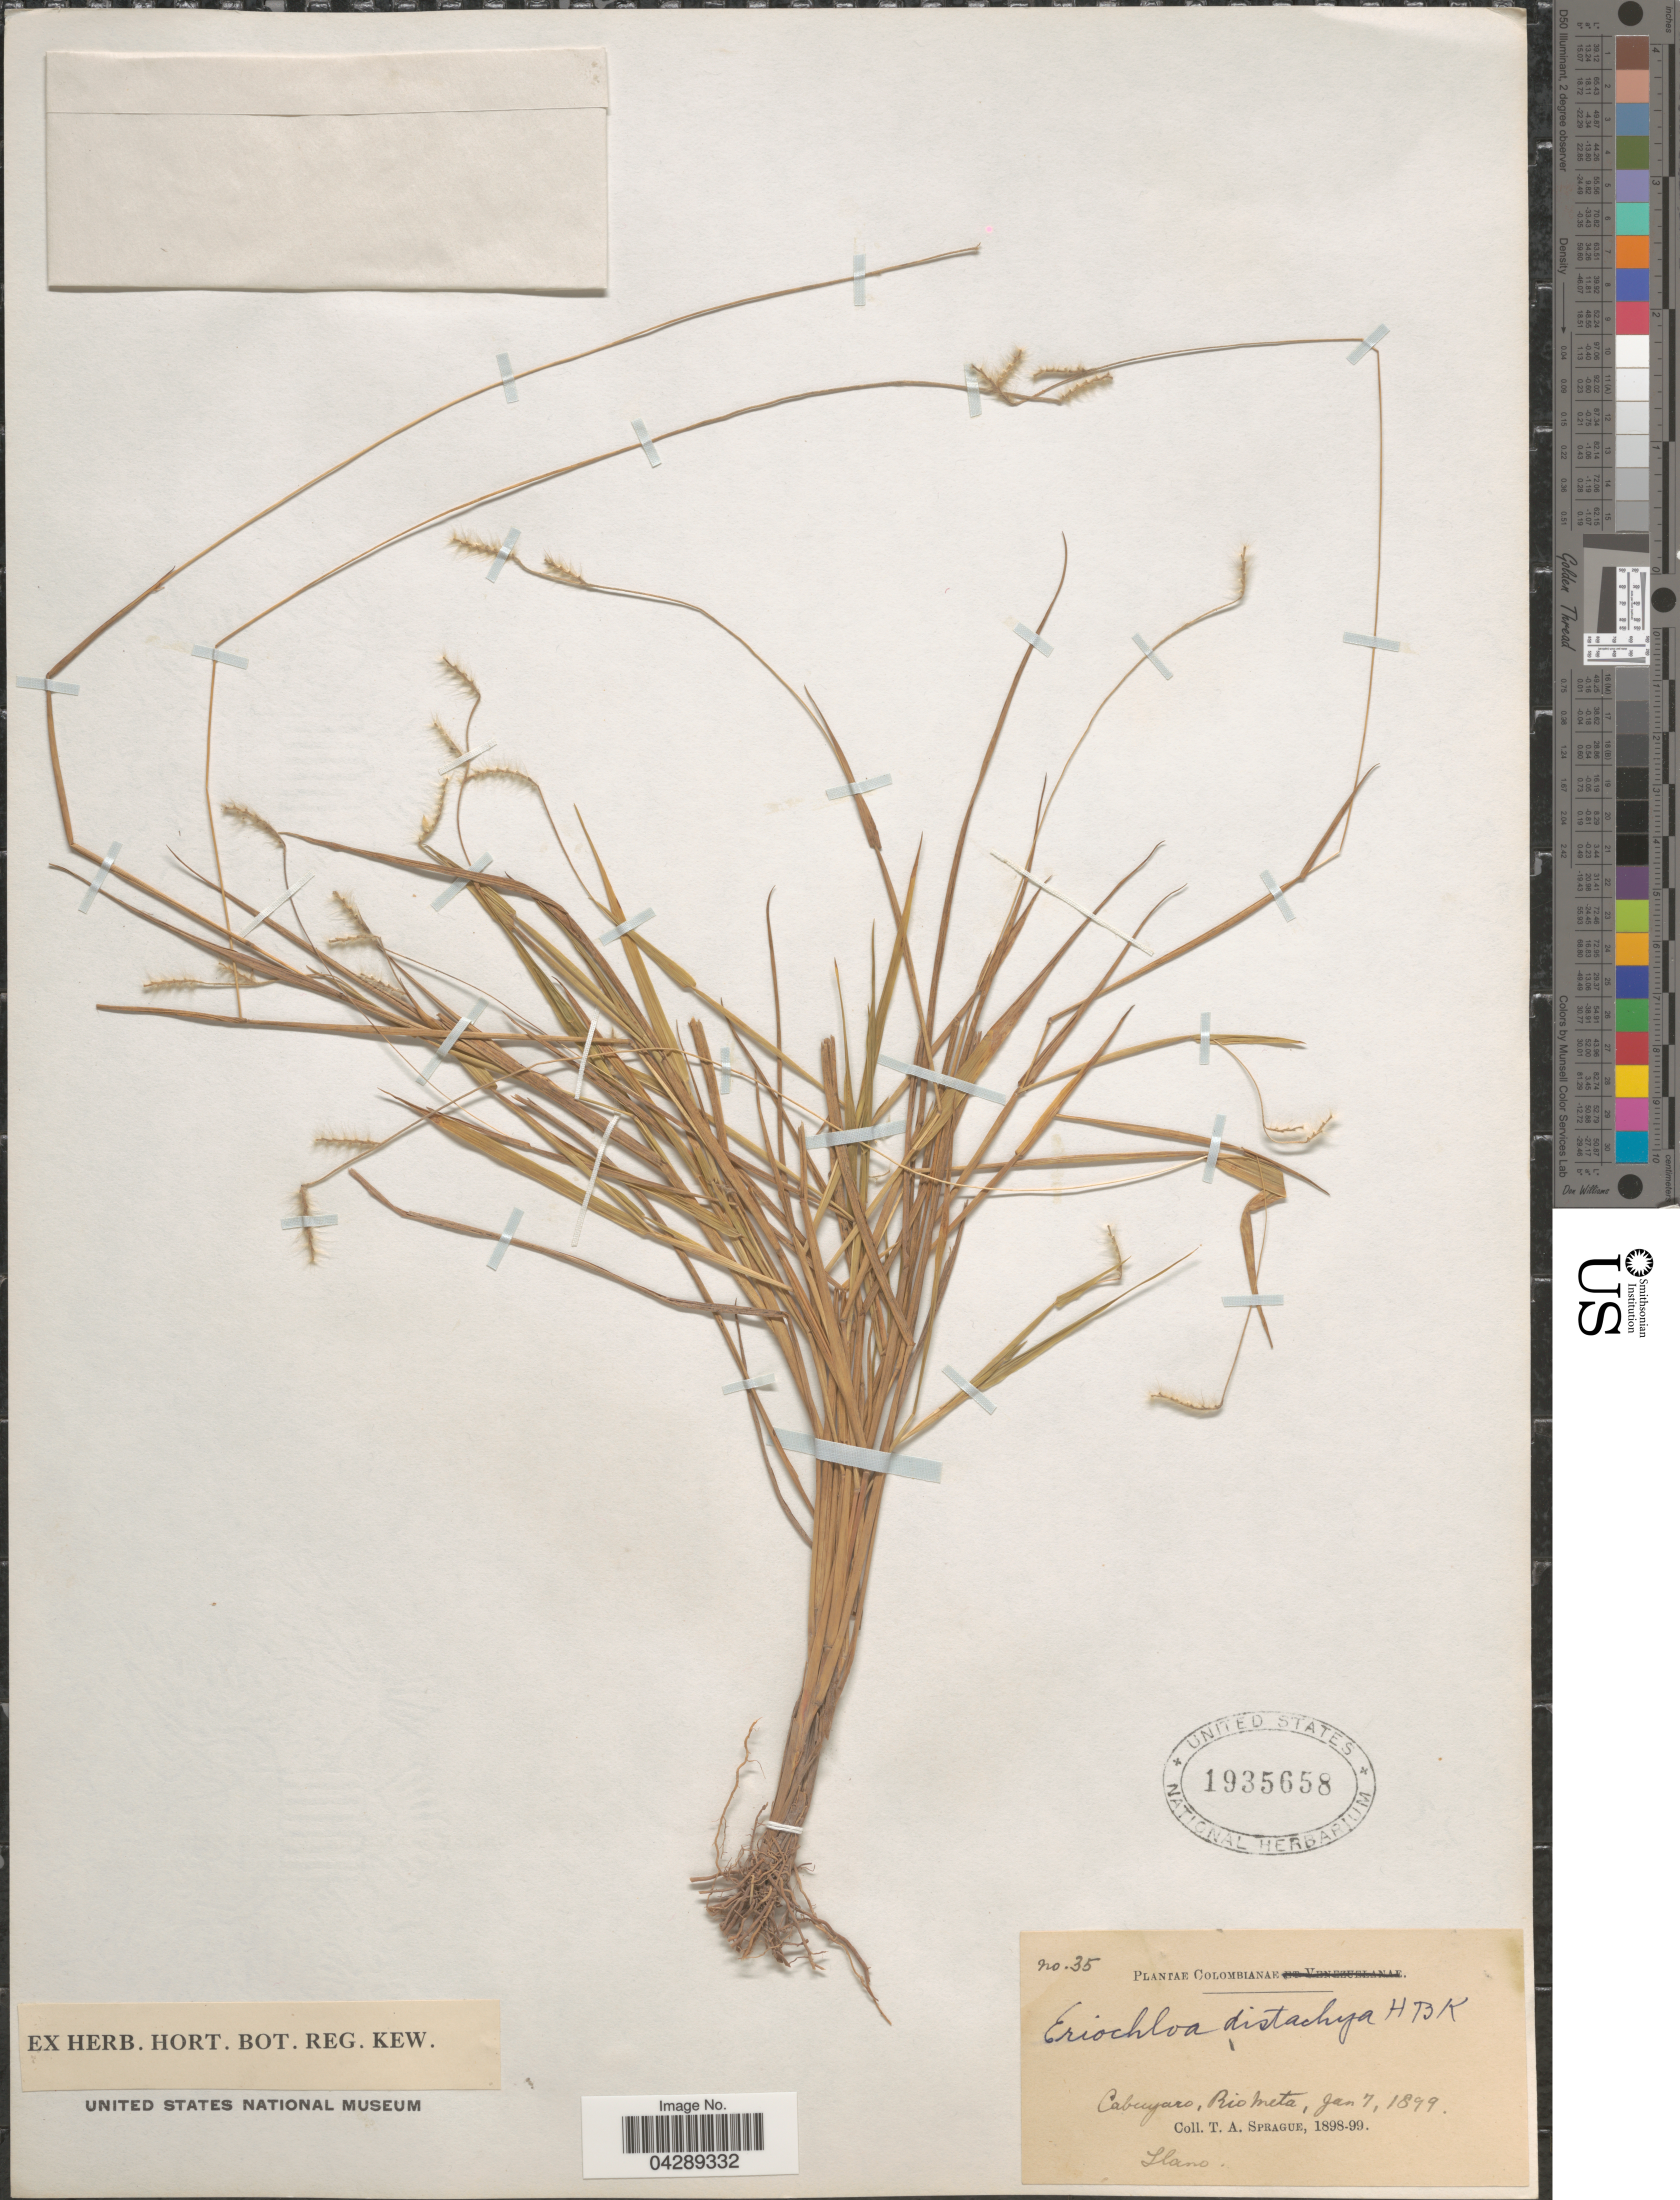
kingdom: Plantae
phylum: Tracheophyta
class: Liliopsida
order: Poales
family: Poaceae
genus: Eriochloa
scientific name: Eriochloa distachya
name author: Kunth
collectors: T. A. Sprague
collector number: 35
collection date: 1899-01-07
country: Colombia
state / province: Meta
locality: Cabuyaro, Rio Meta. Llano.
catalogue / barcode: US 1935658